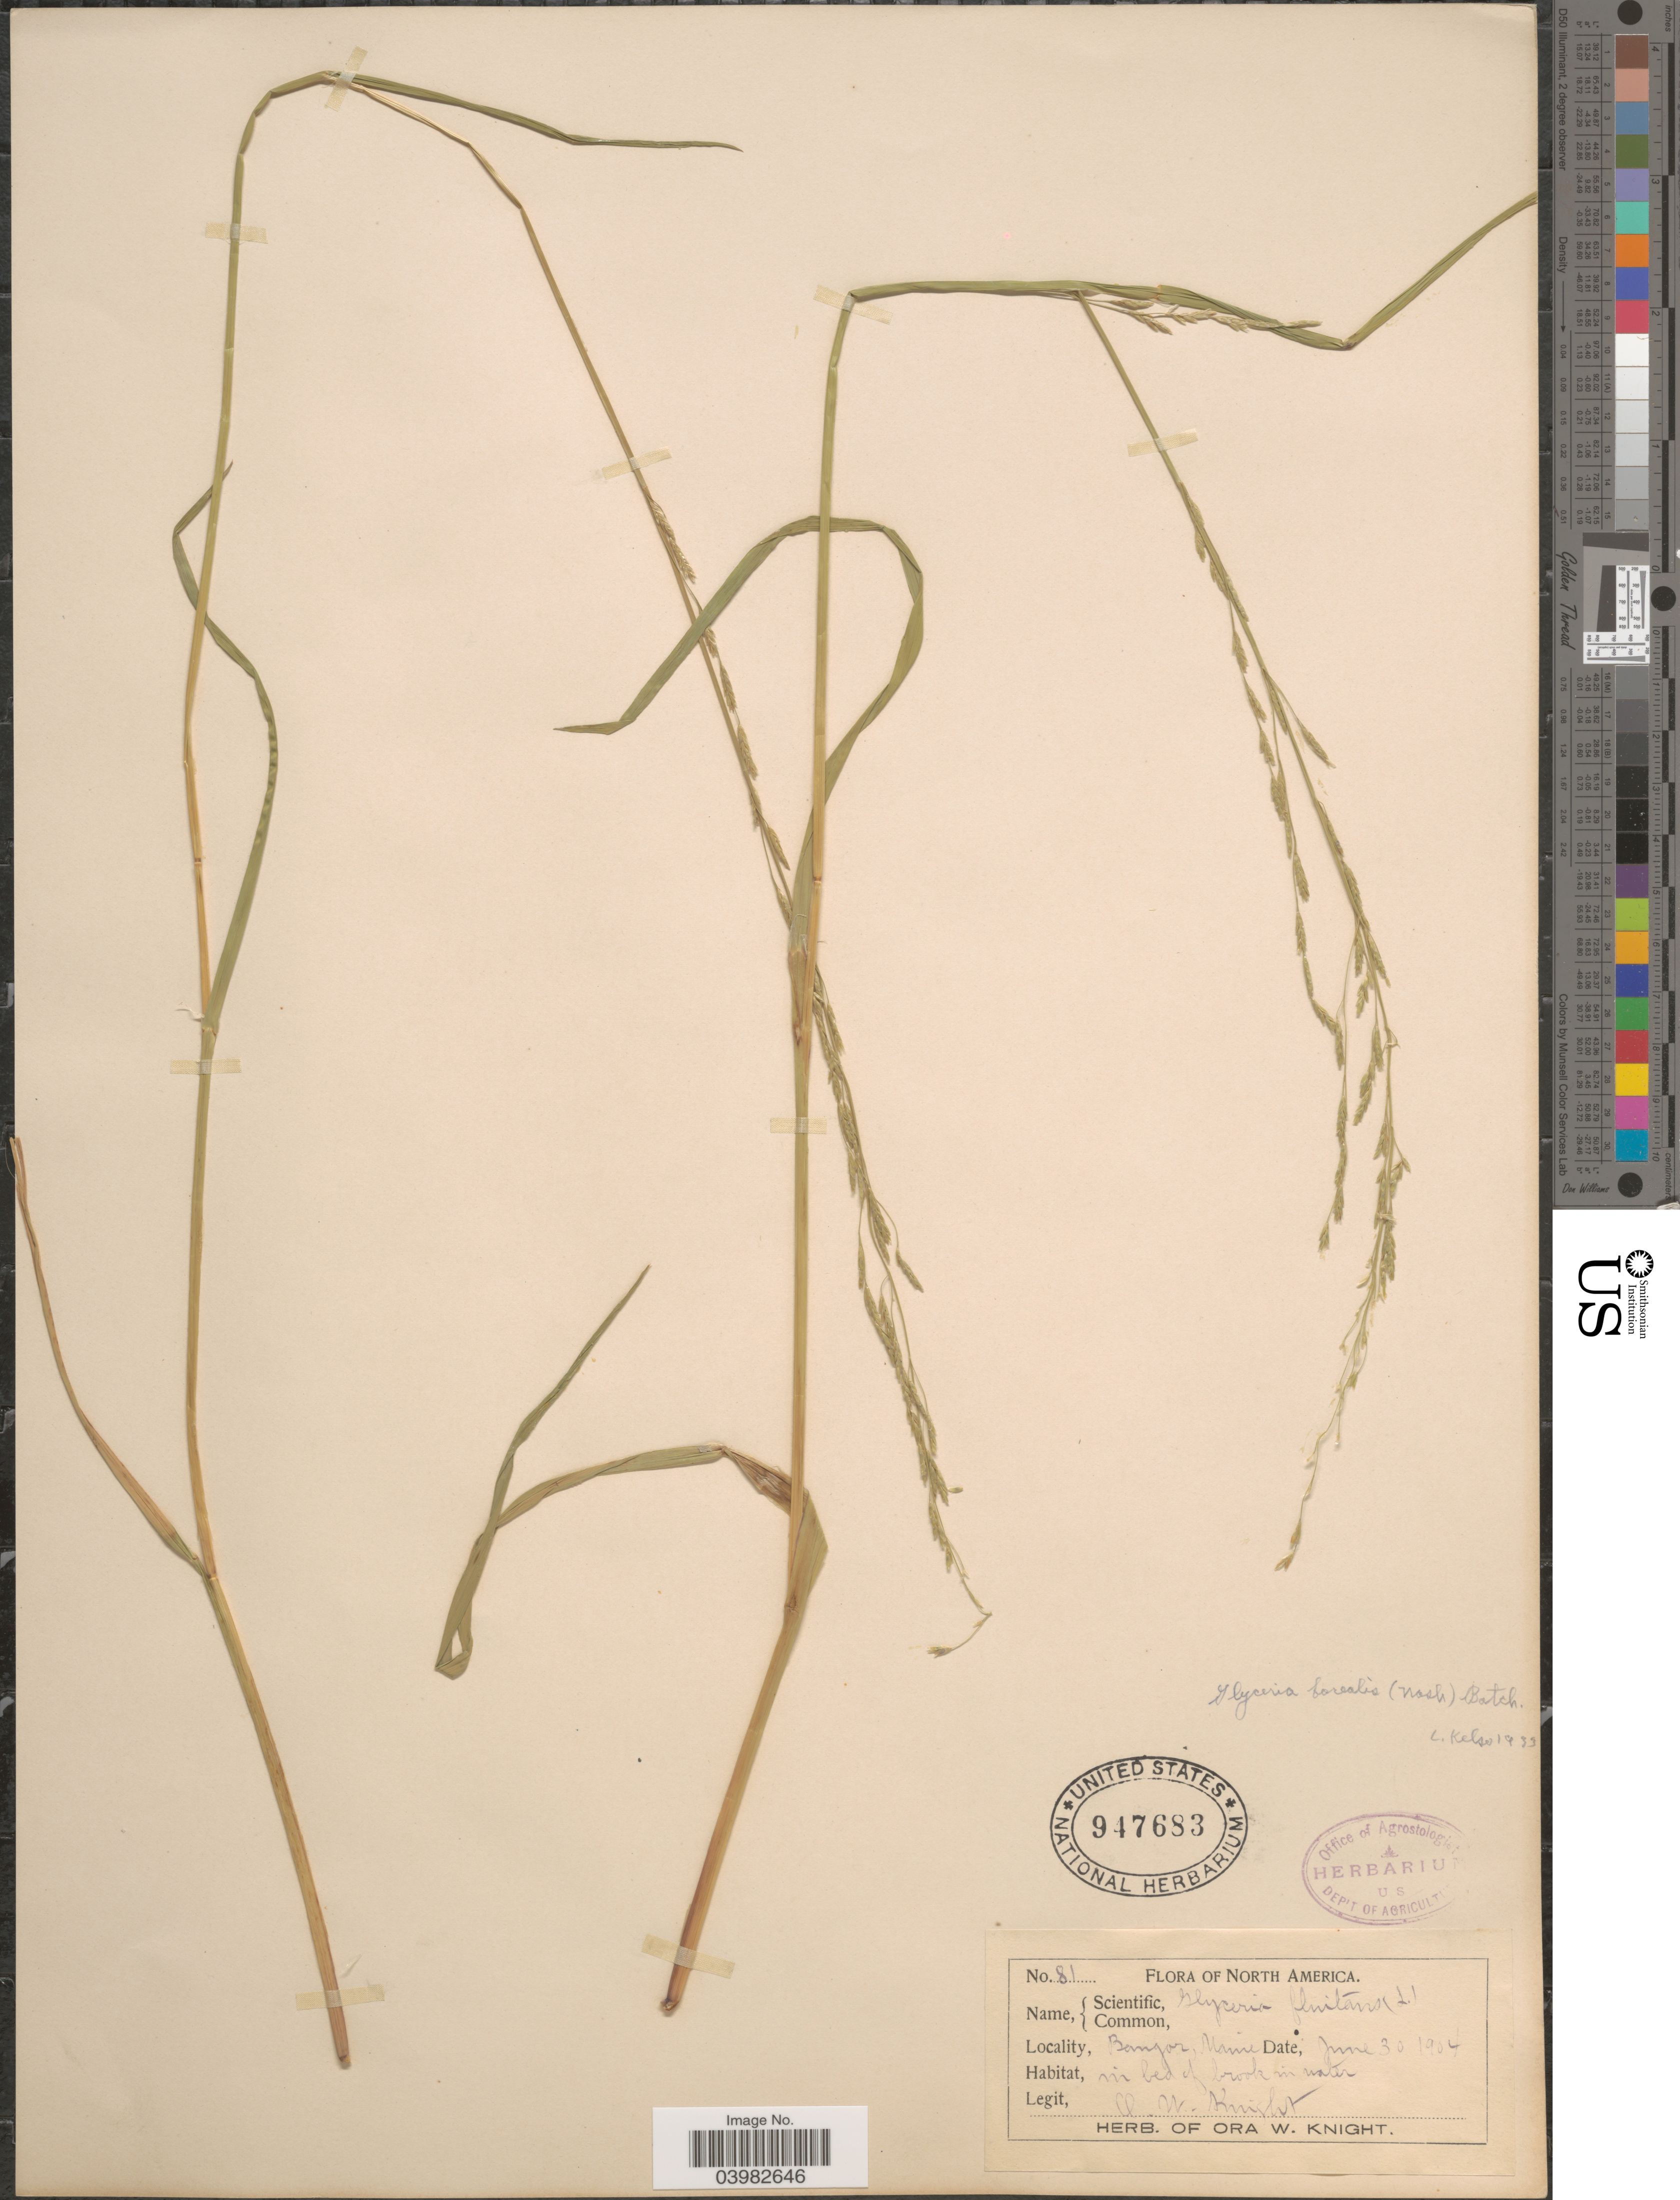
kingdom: Plantae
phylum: Tracheophyta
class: Liliopsida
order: Poales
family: Poaceae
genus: Glyceria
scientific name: Glyceria borealis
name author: (Nash) Batchelder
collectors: O. Knight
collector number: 81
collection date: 1904-06-30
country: United States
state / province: Maine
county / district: Penobscot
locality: Bangor.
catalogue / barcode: US 947683